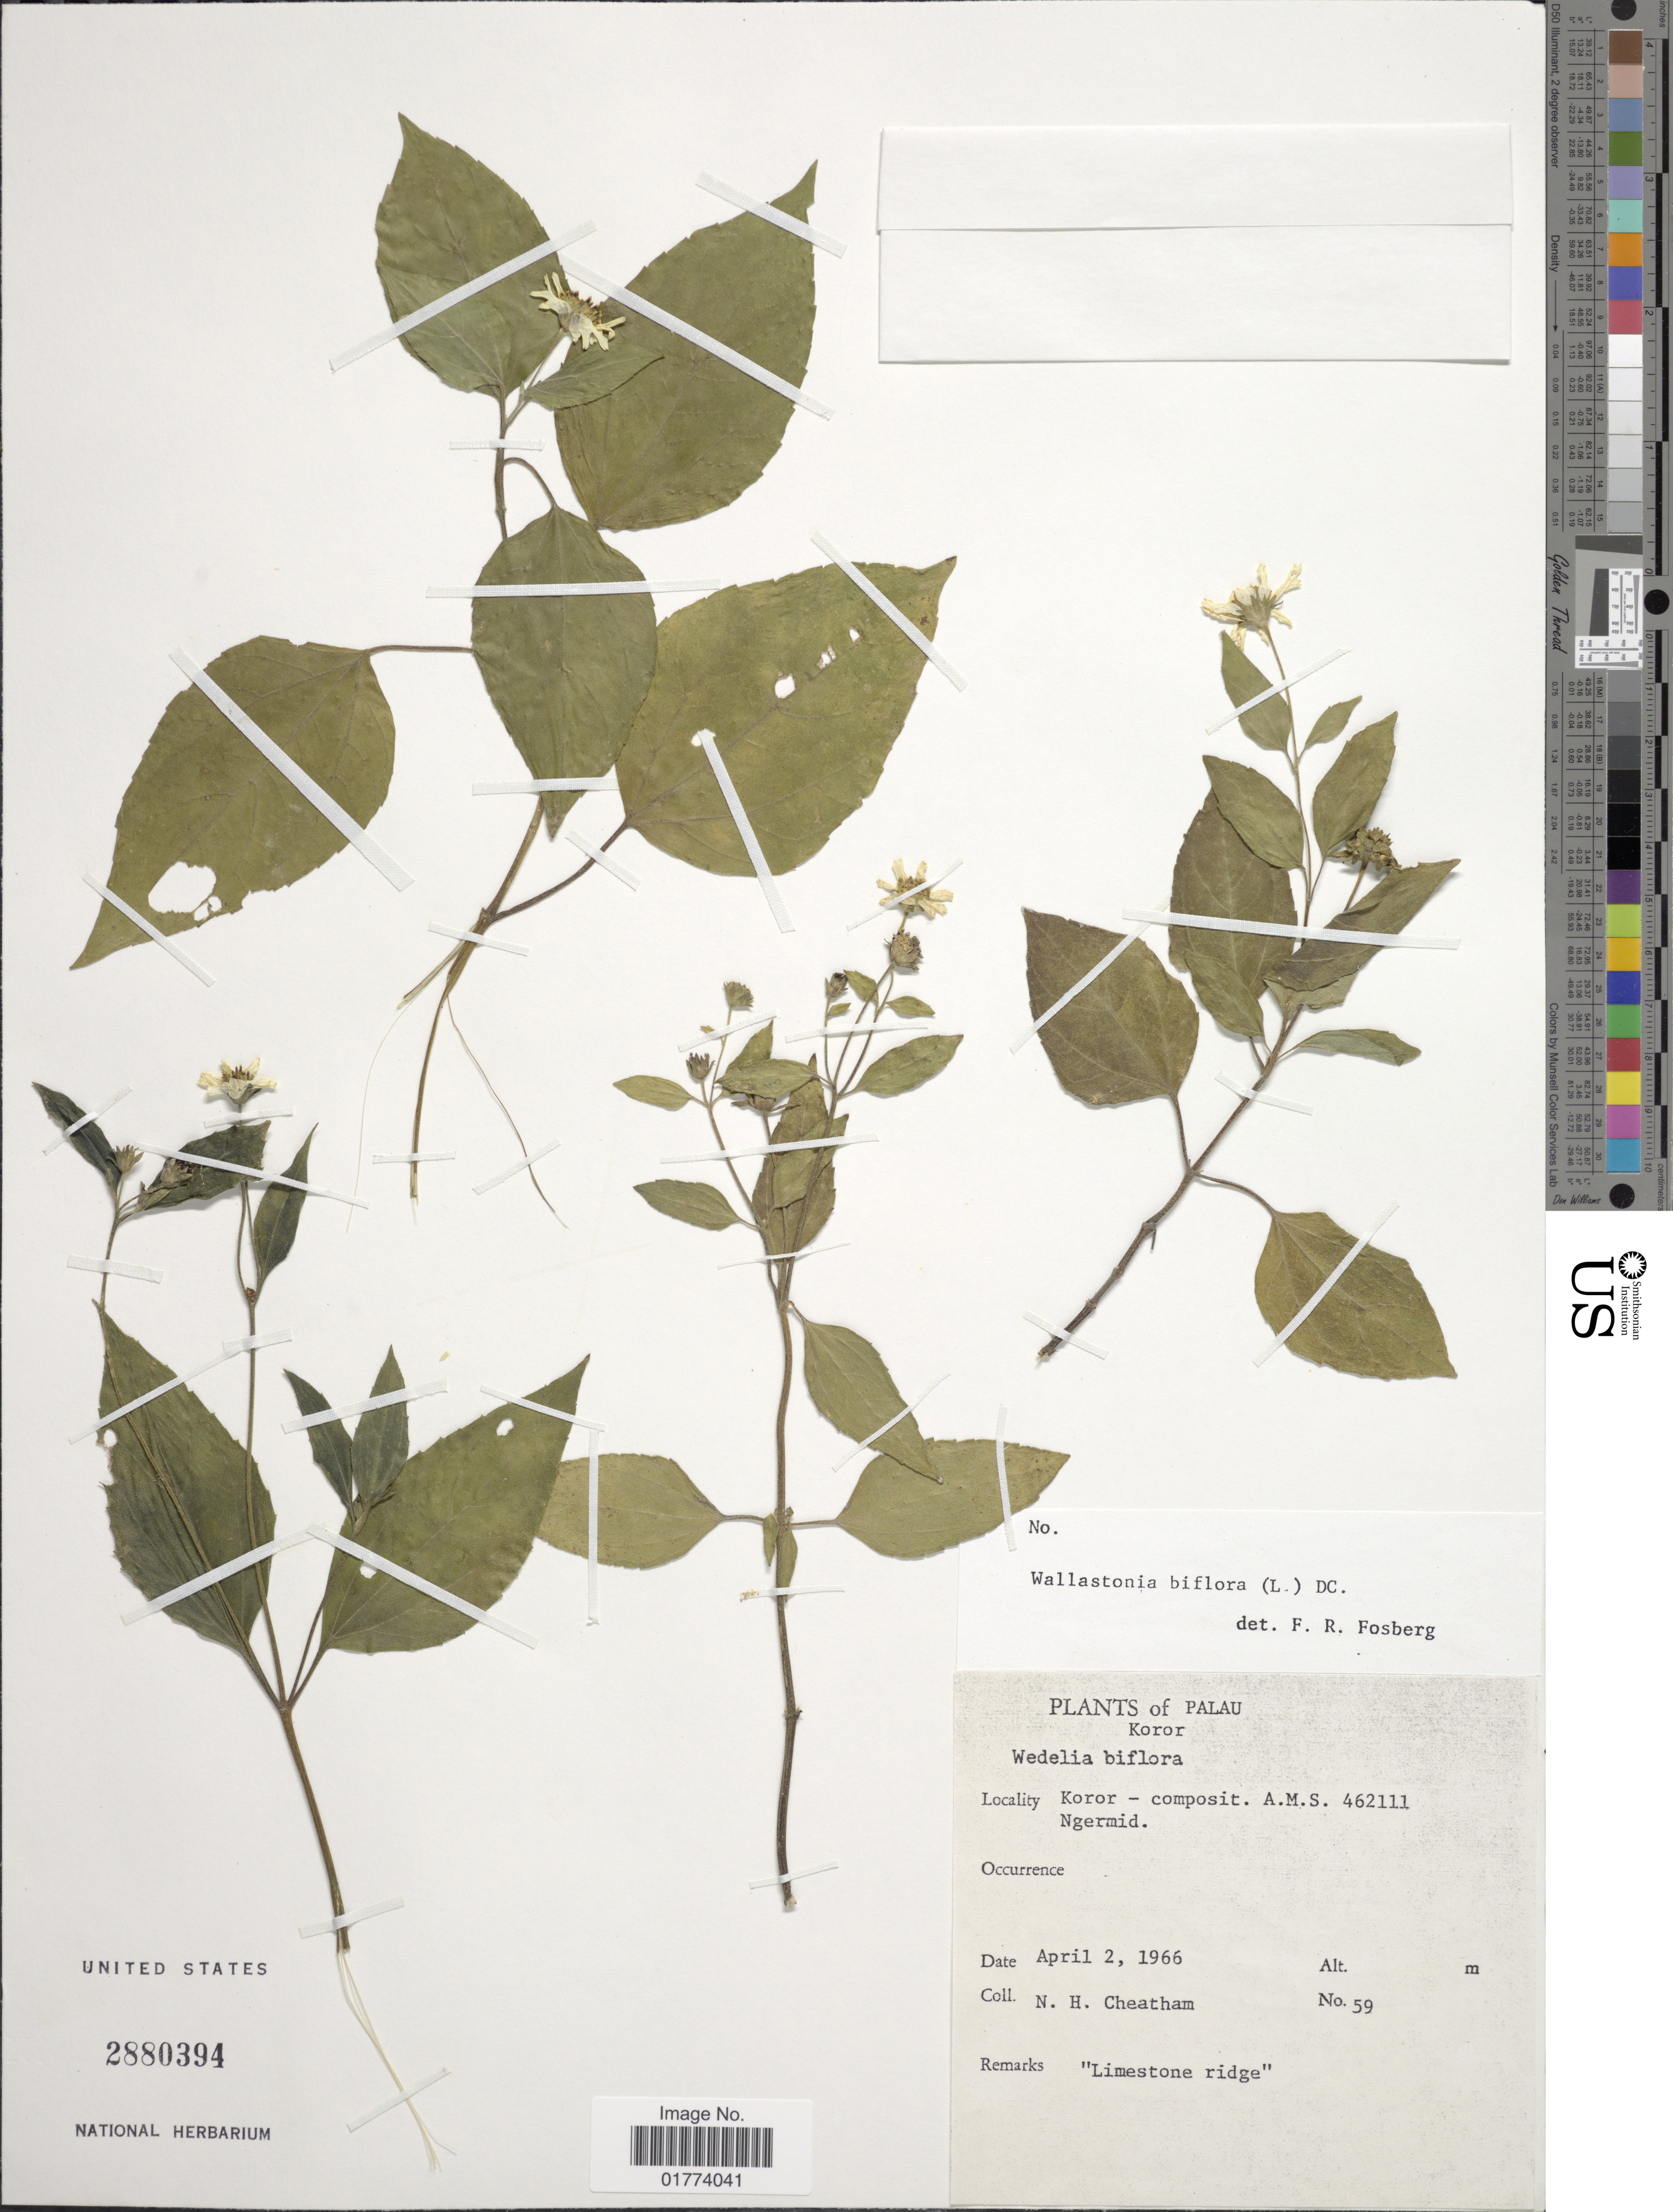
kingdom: Plantae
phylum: Tracheophyta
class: Magnoliopsida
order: Asterales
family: Asteraceae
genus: Wollastonia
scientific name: Wollastonia biflora var. biflora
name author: (L.) DC.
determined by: Wagner, W. L., (BOT), Smithsonian Institution - National Museum of Natural History (UNITED STATES)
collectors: N. H. Cheatham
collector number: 59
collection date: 1966-04-02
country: Palau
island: Oreor [Koror]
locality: Koror, Composit, A. M. S. 462111 Ngermid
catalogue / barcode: US 2880394